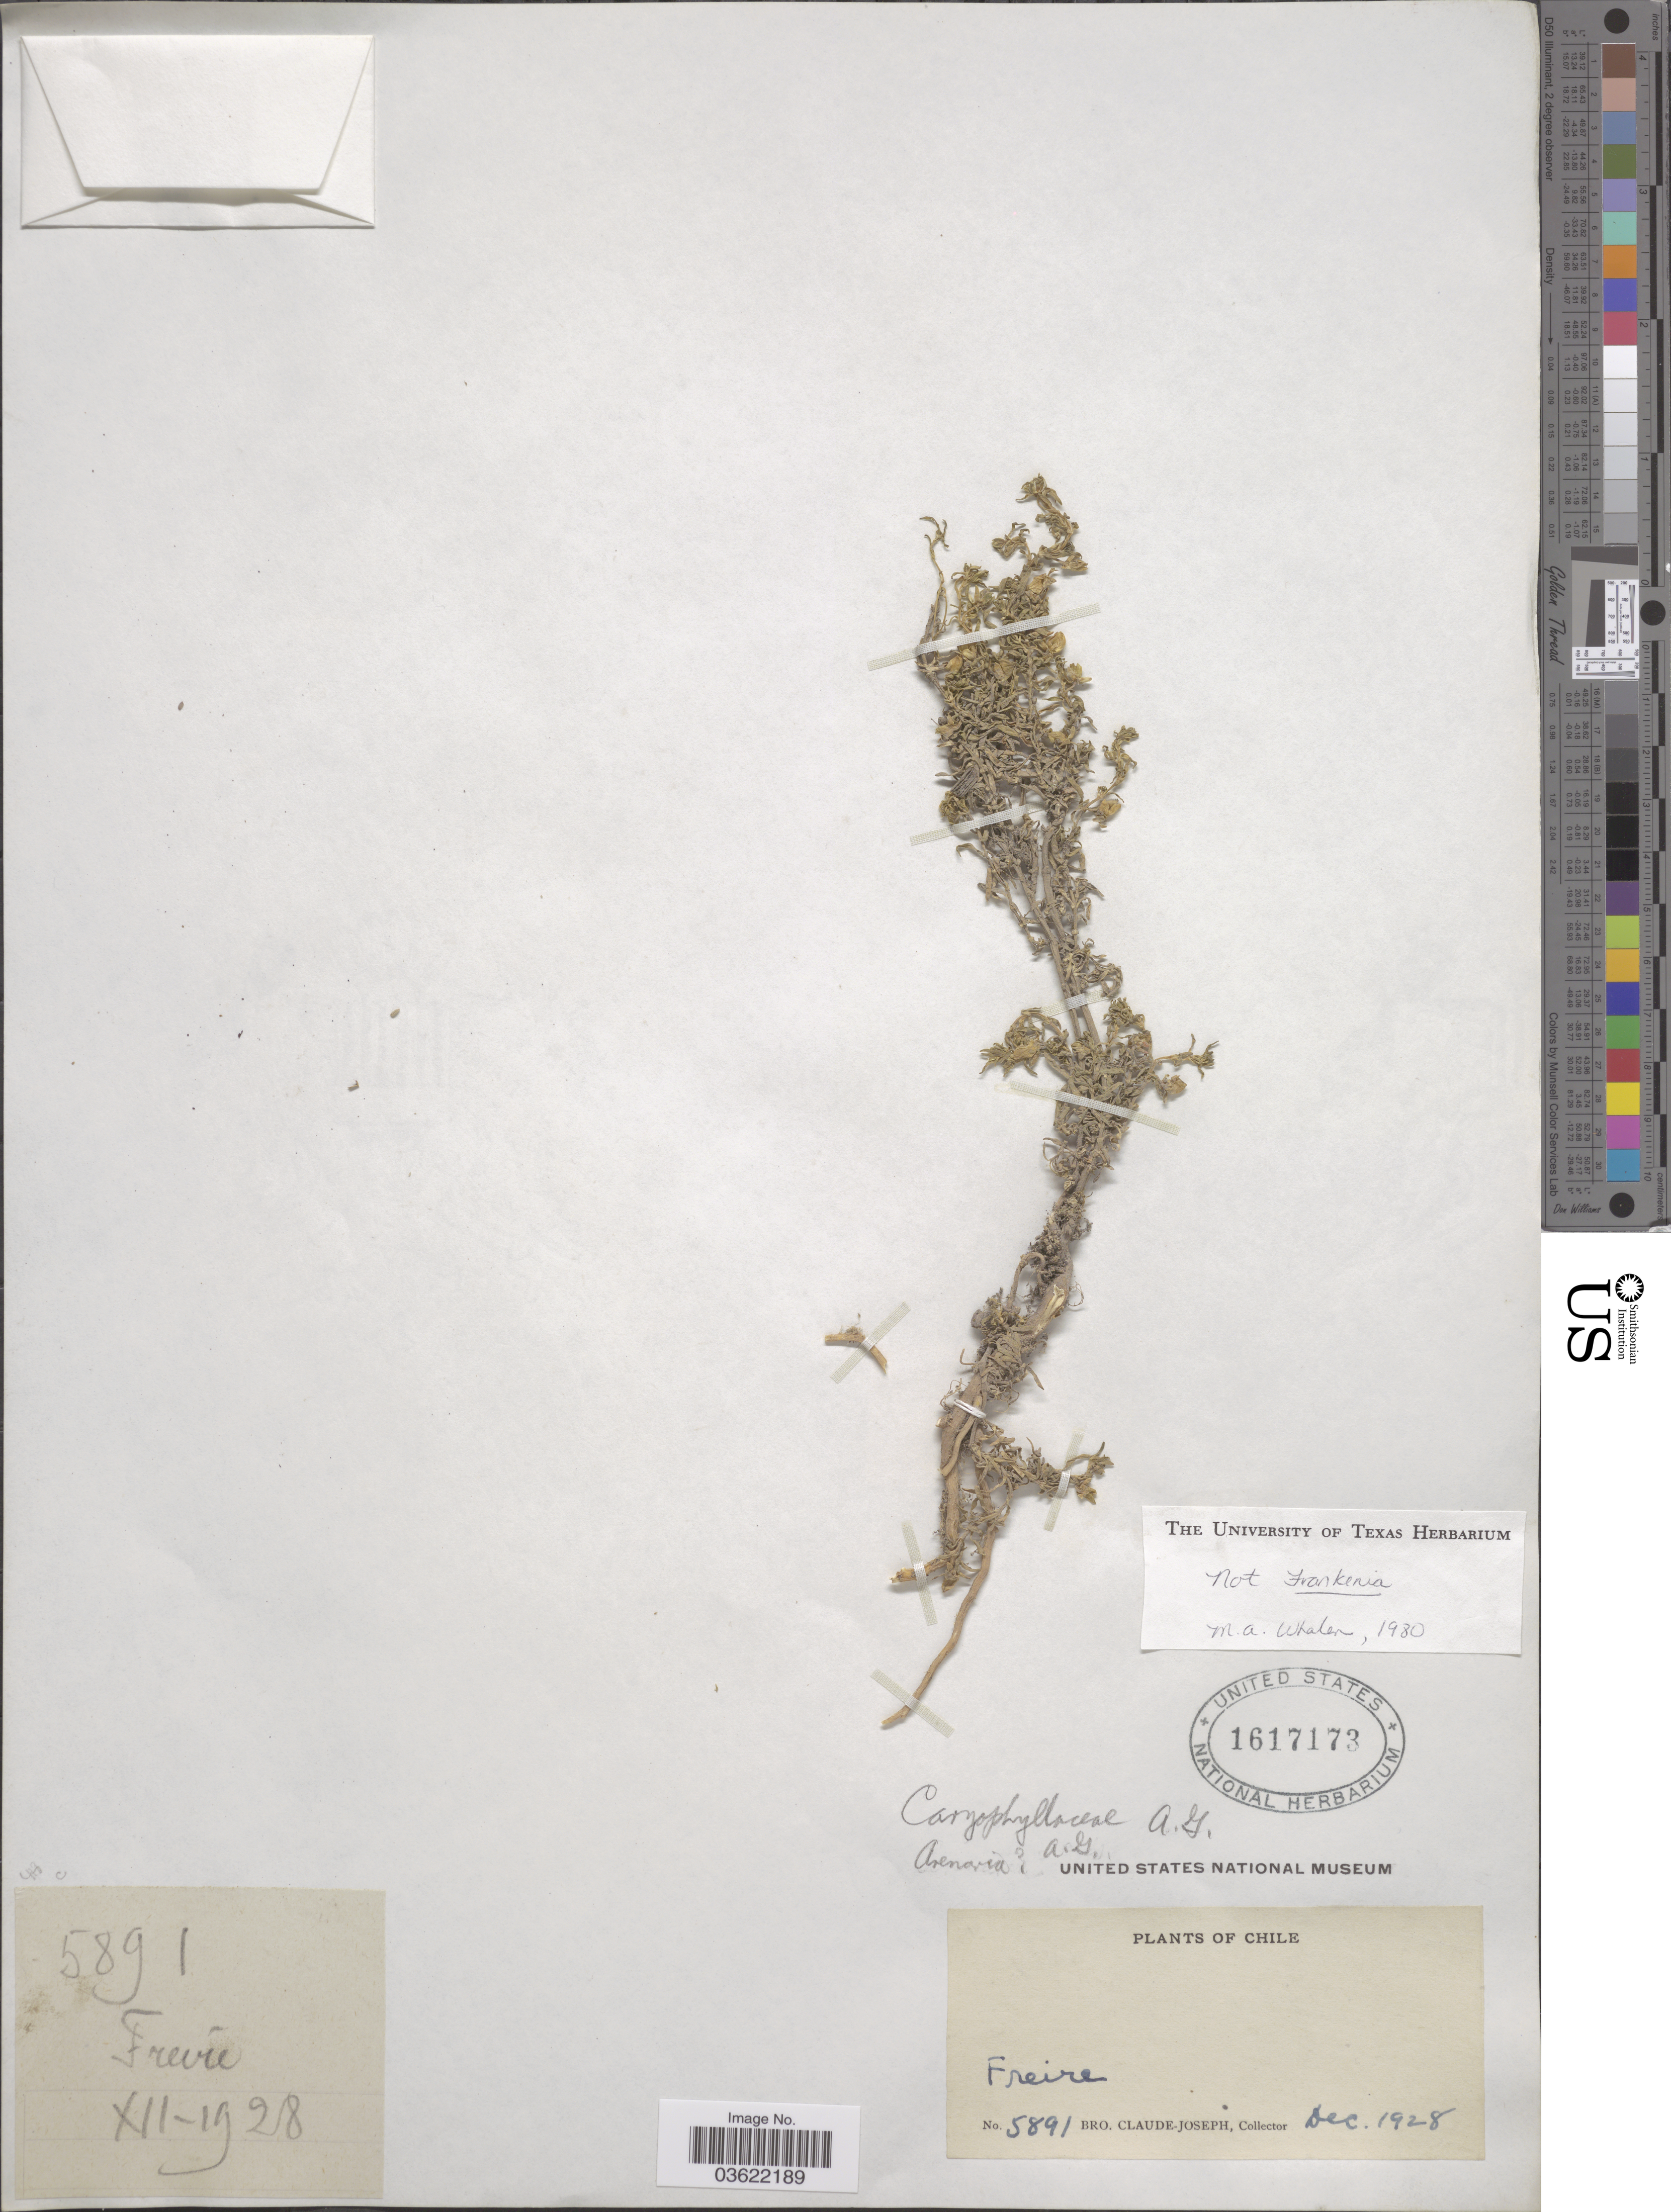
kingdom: Plantae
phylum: Tracheophyta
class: Magnoliopsida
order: Caryophyllales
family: Caryophyllaceae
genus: Arenaria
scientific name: Arenaria sp.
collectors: Bro. Claude-Joseph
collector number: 5891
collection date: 1928-12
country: Chile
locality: Freire.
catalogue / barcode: US 1617173